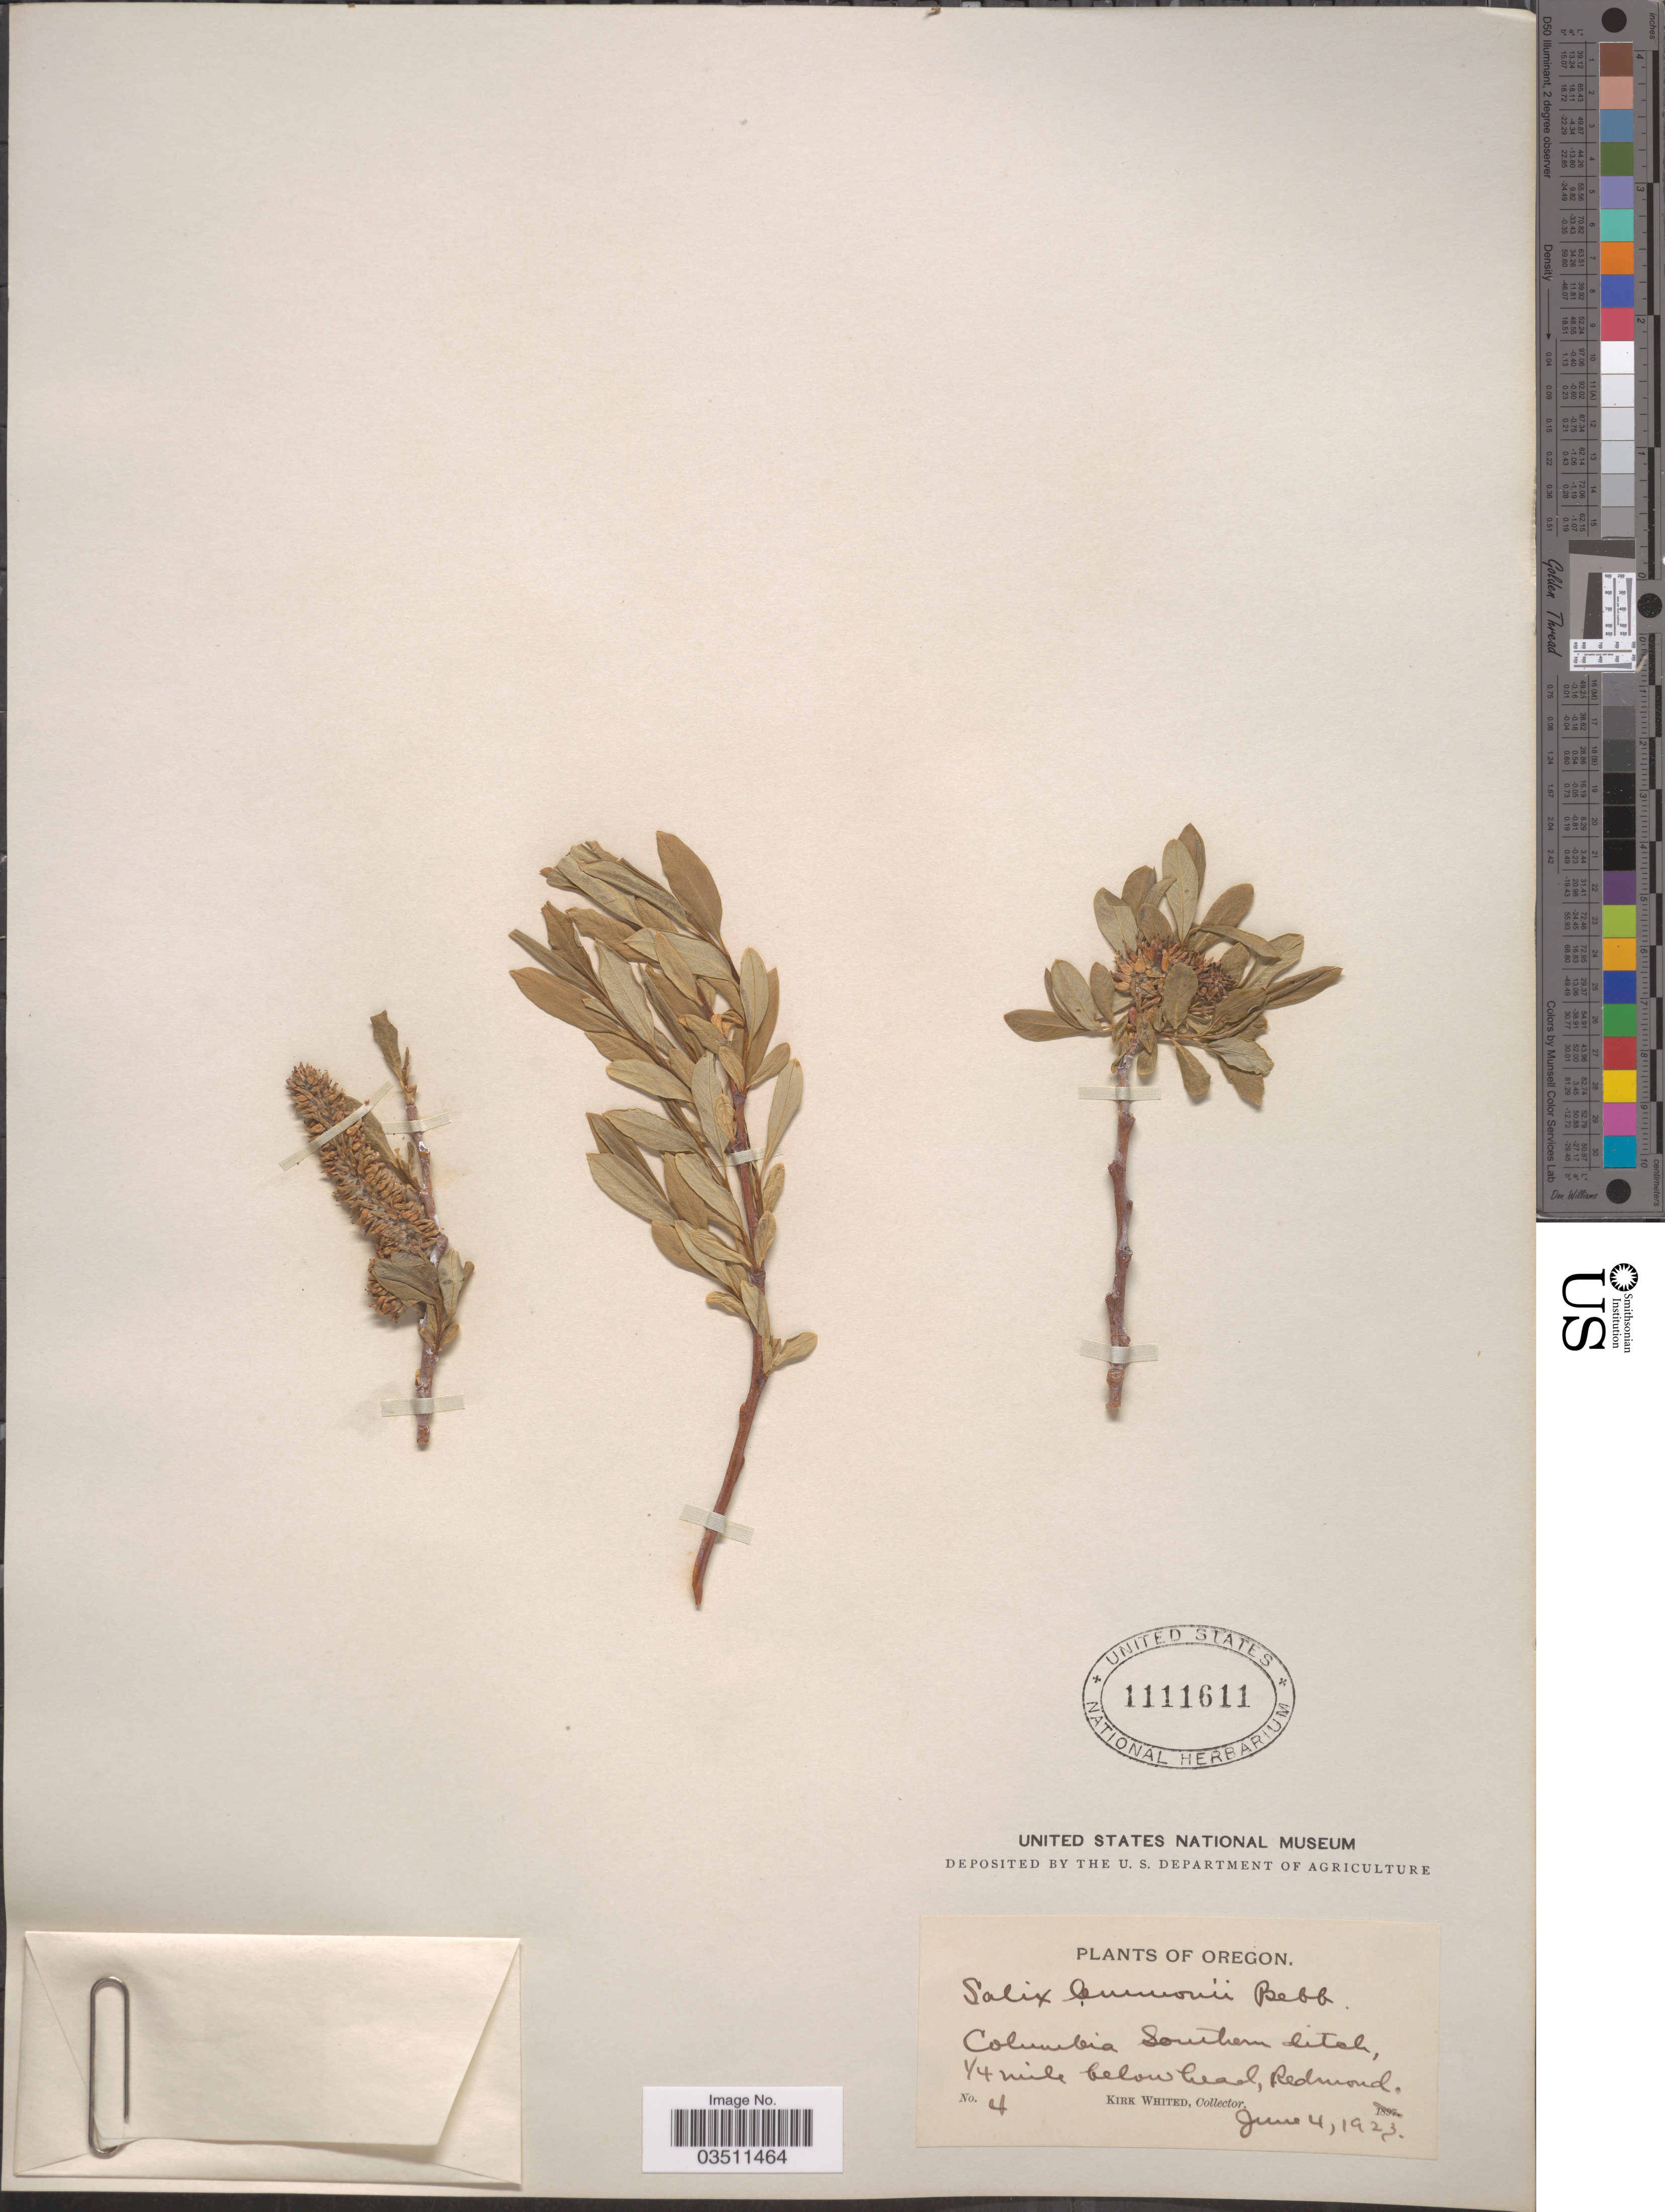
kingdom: Plantae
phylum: Tracheophyta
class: Magnoliopsida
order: Malpighiales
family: Salicaceae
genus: Salix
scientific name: Salix lemmonii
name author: Bebb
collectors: K. Whited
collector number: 4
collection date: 1923-06-04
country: United States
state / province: Oregon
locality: Columbia Southern ditch, ¼ mile below head, Redmond.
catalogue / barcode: US 1111611